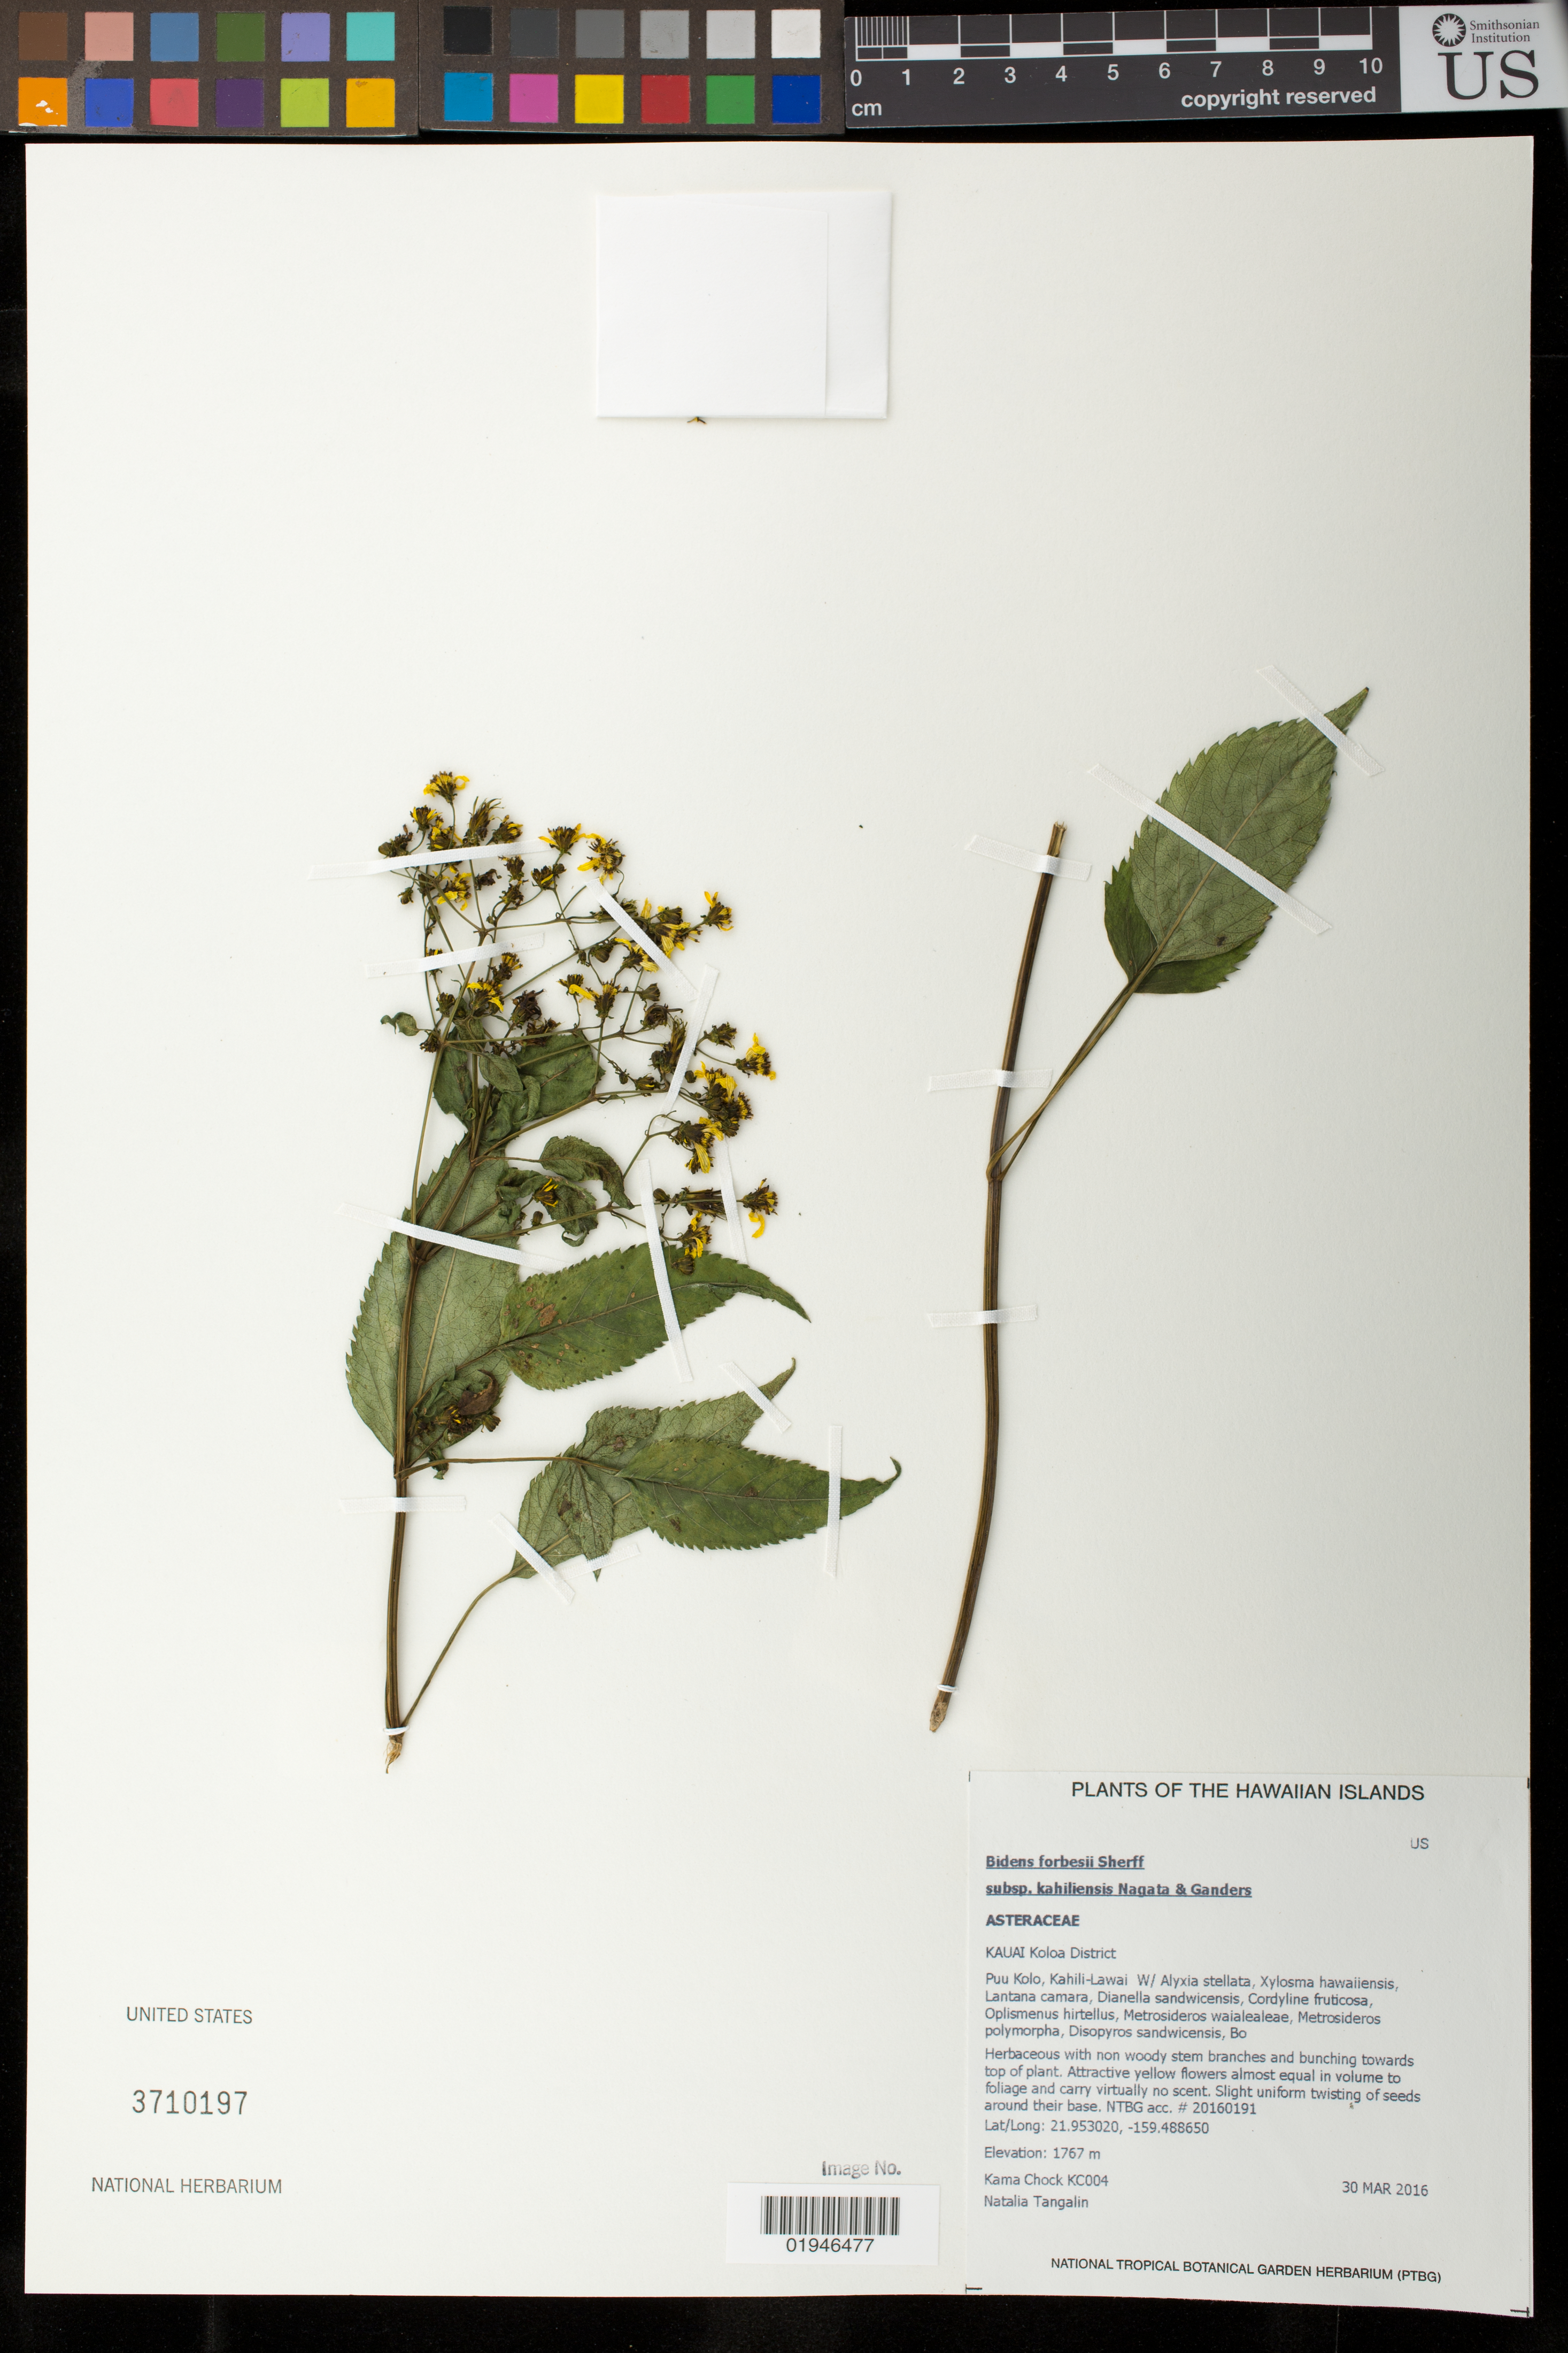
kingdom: Plantae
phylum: Tracheophyta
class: Magnoliopsida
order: Asterales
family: Asteraceae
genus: Bidens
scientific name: Bidens forbesii subsp. kahiliensis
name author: Ganders & Nagata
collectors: K. Chock & N. Tangalin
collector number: KC004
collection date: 2016-03-30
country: United States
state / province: Hawaii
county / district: Kauai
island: Kaua'i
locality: Koloa District, Puu Kolo, Kahili-Lawai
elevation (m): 1767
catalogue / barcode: US 3710197